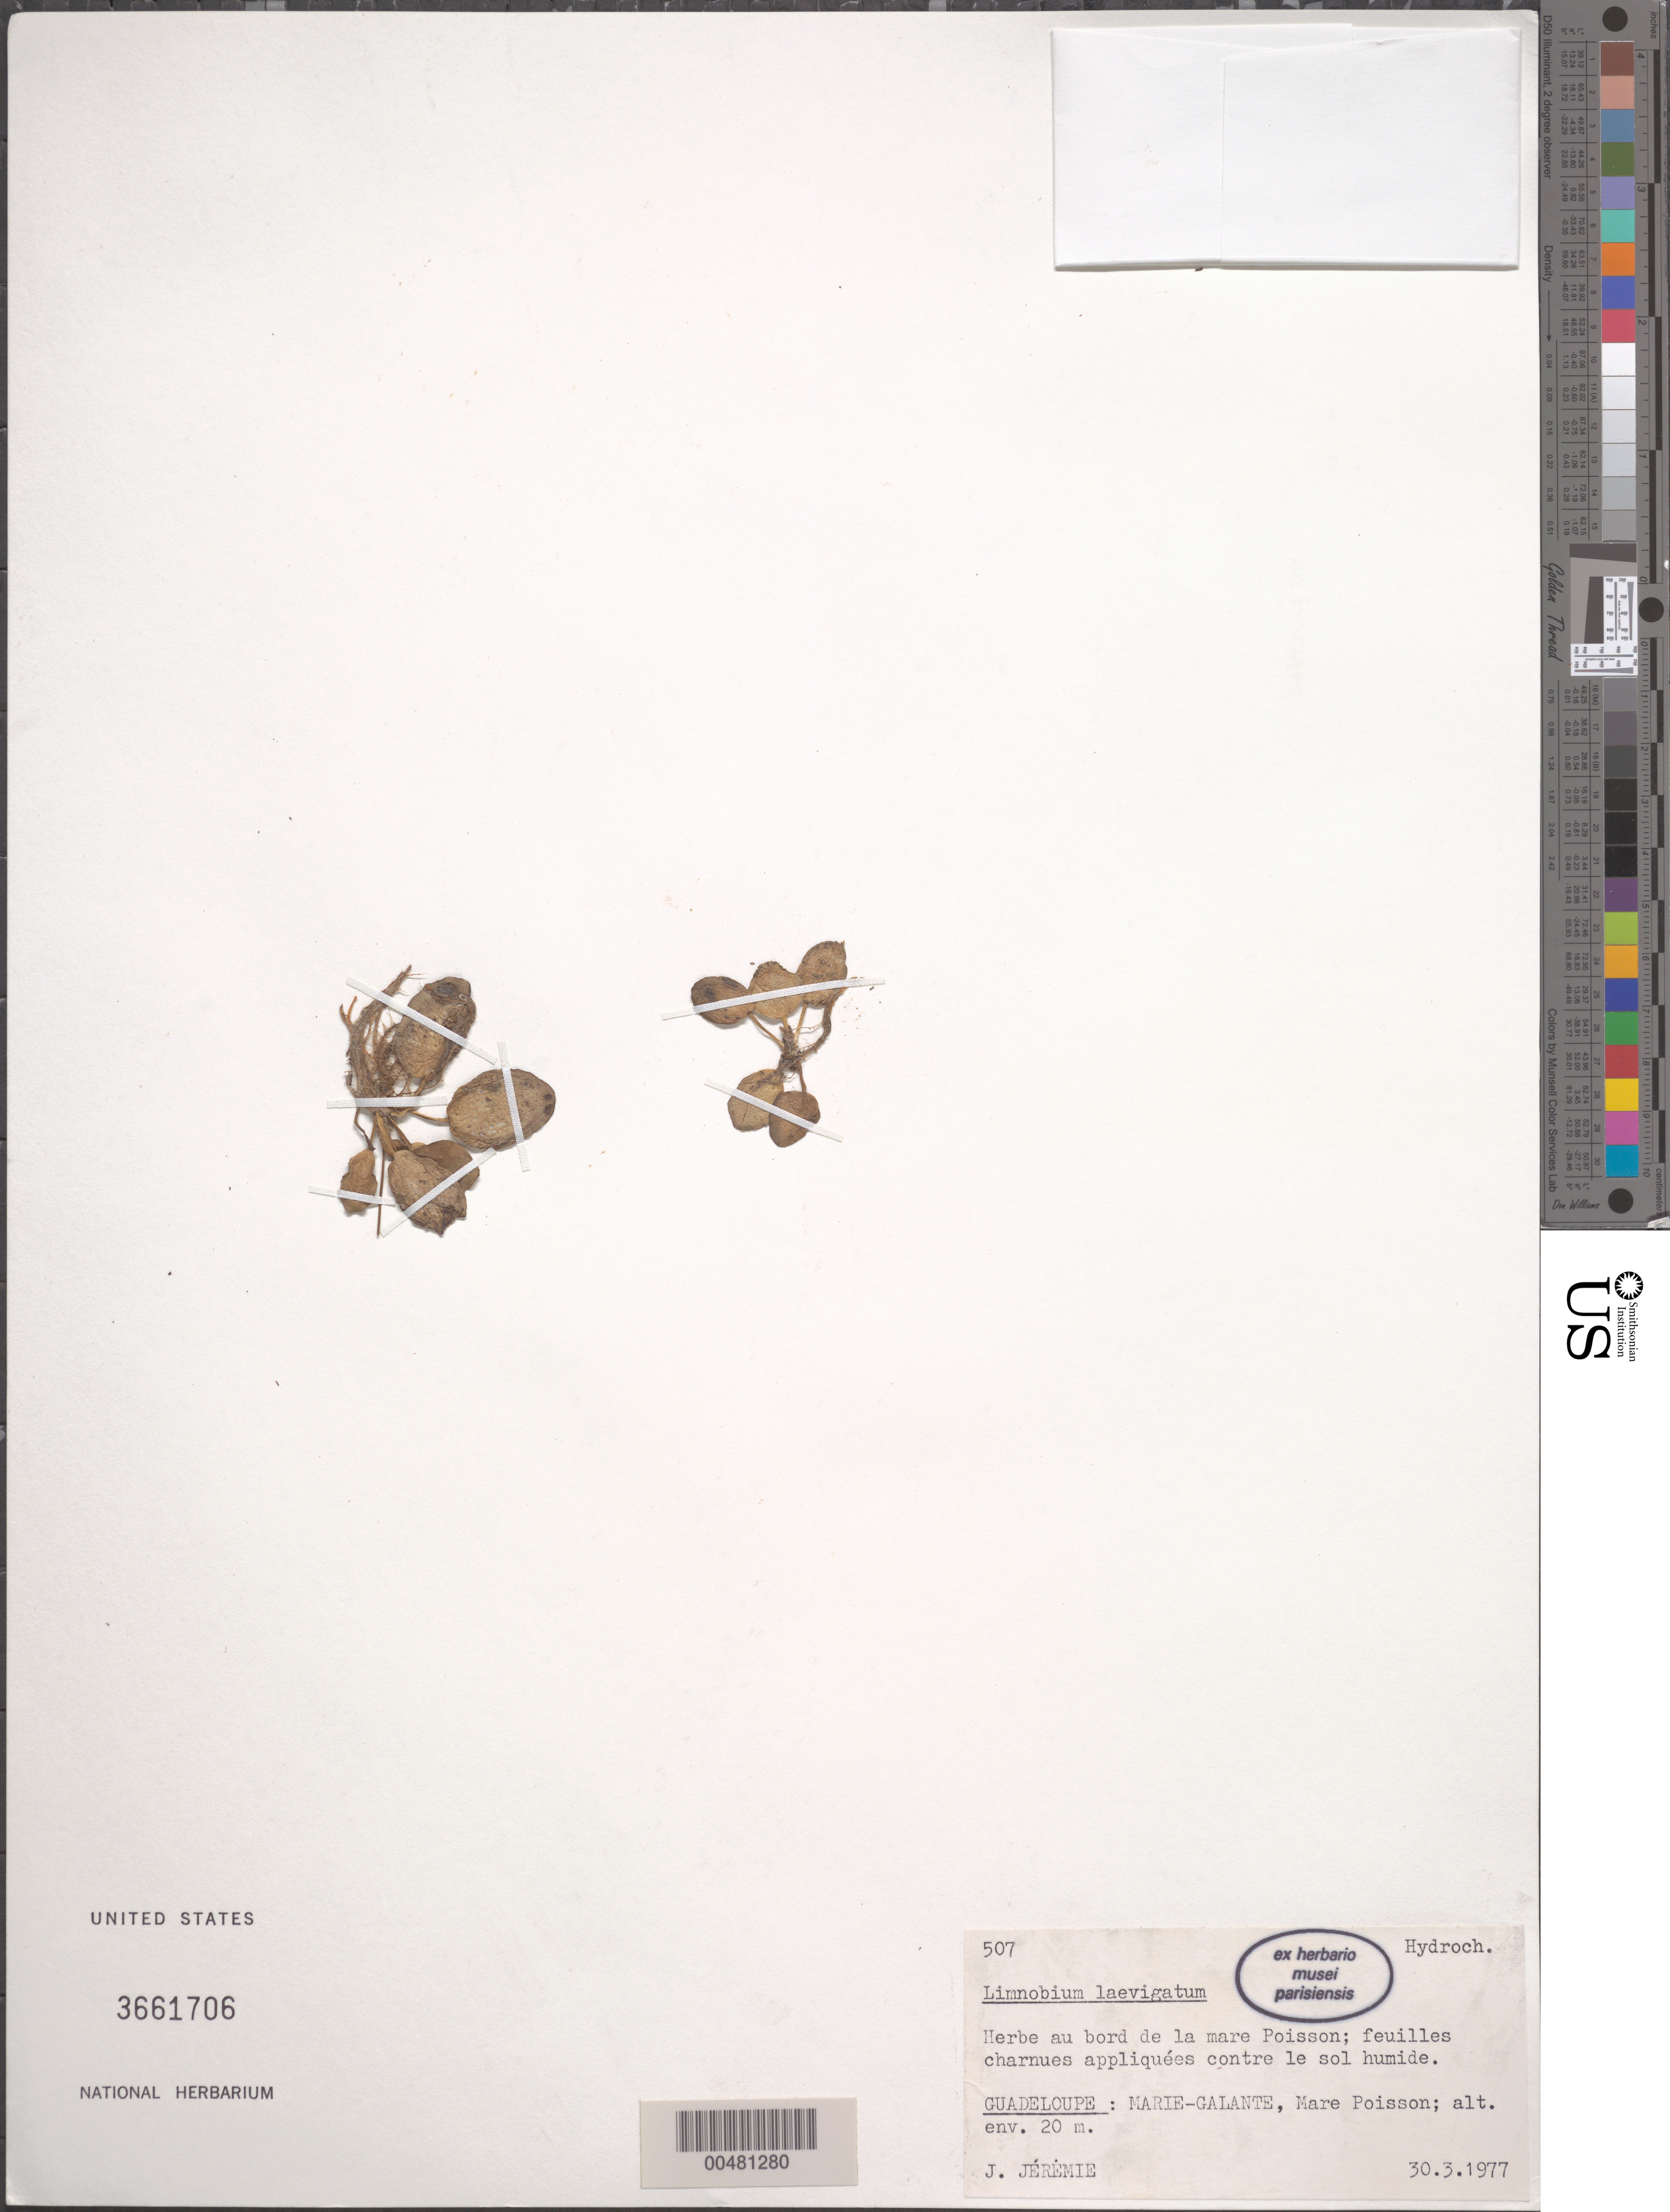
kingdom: Plantae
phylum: Tracheophyta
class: Liliopsida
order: Alismatales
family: Hydrocharitaceae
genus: Limnobium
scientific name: Limnobium laevigatum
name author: (Humb. & Bonpl. ex Willd.) Heine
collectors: J. Jérémie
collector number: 507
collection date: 1977-03-30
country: Guadeloupe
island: Marie Galante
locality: Mare Poisson.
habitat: Au borde de la mare Poisson.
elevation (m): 20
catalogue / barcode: US 3661706